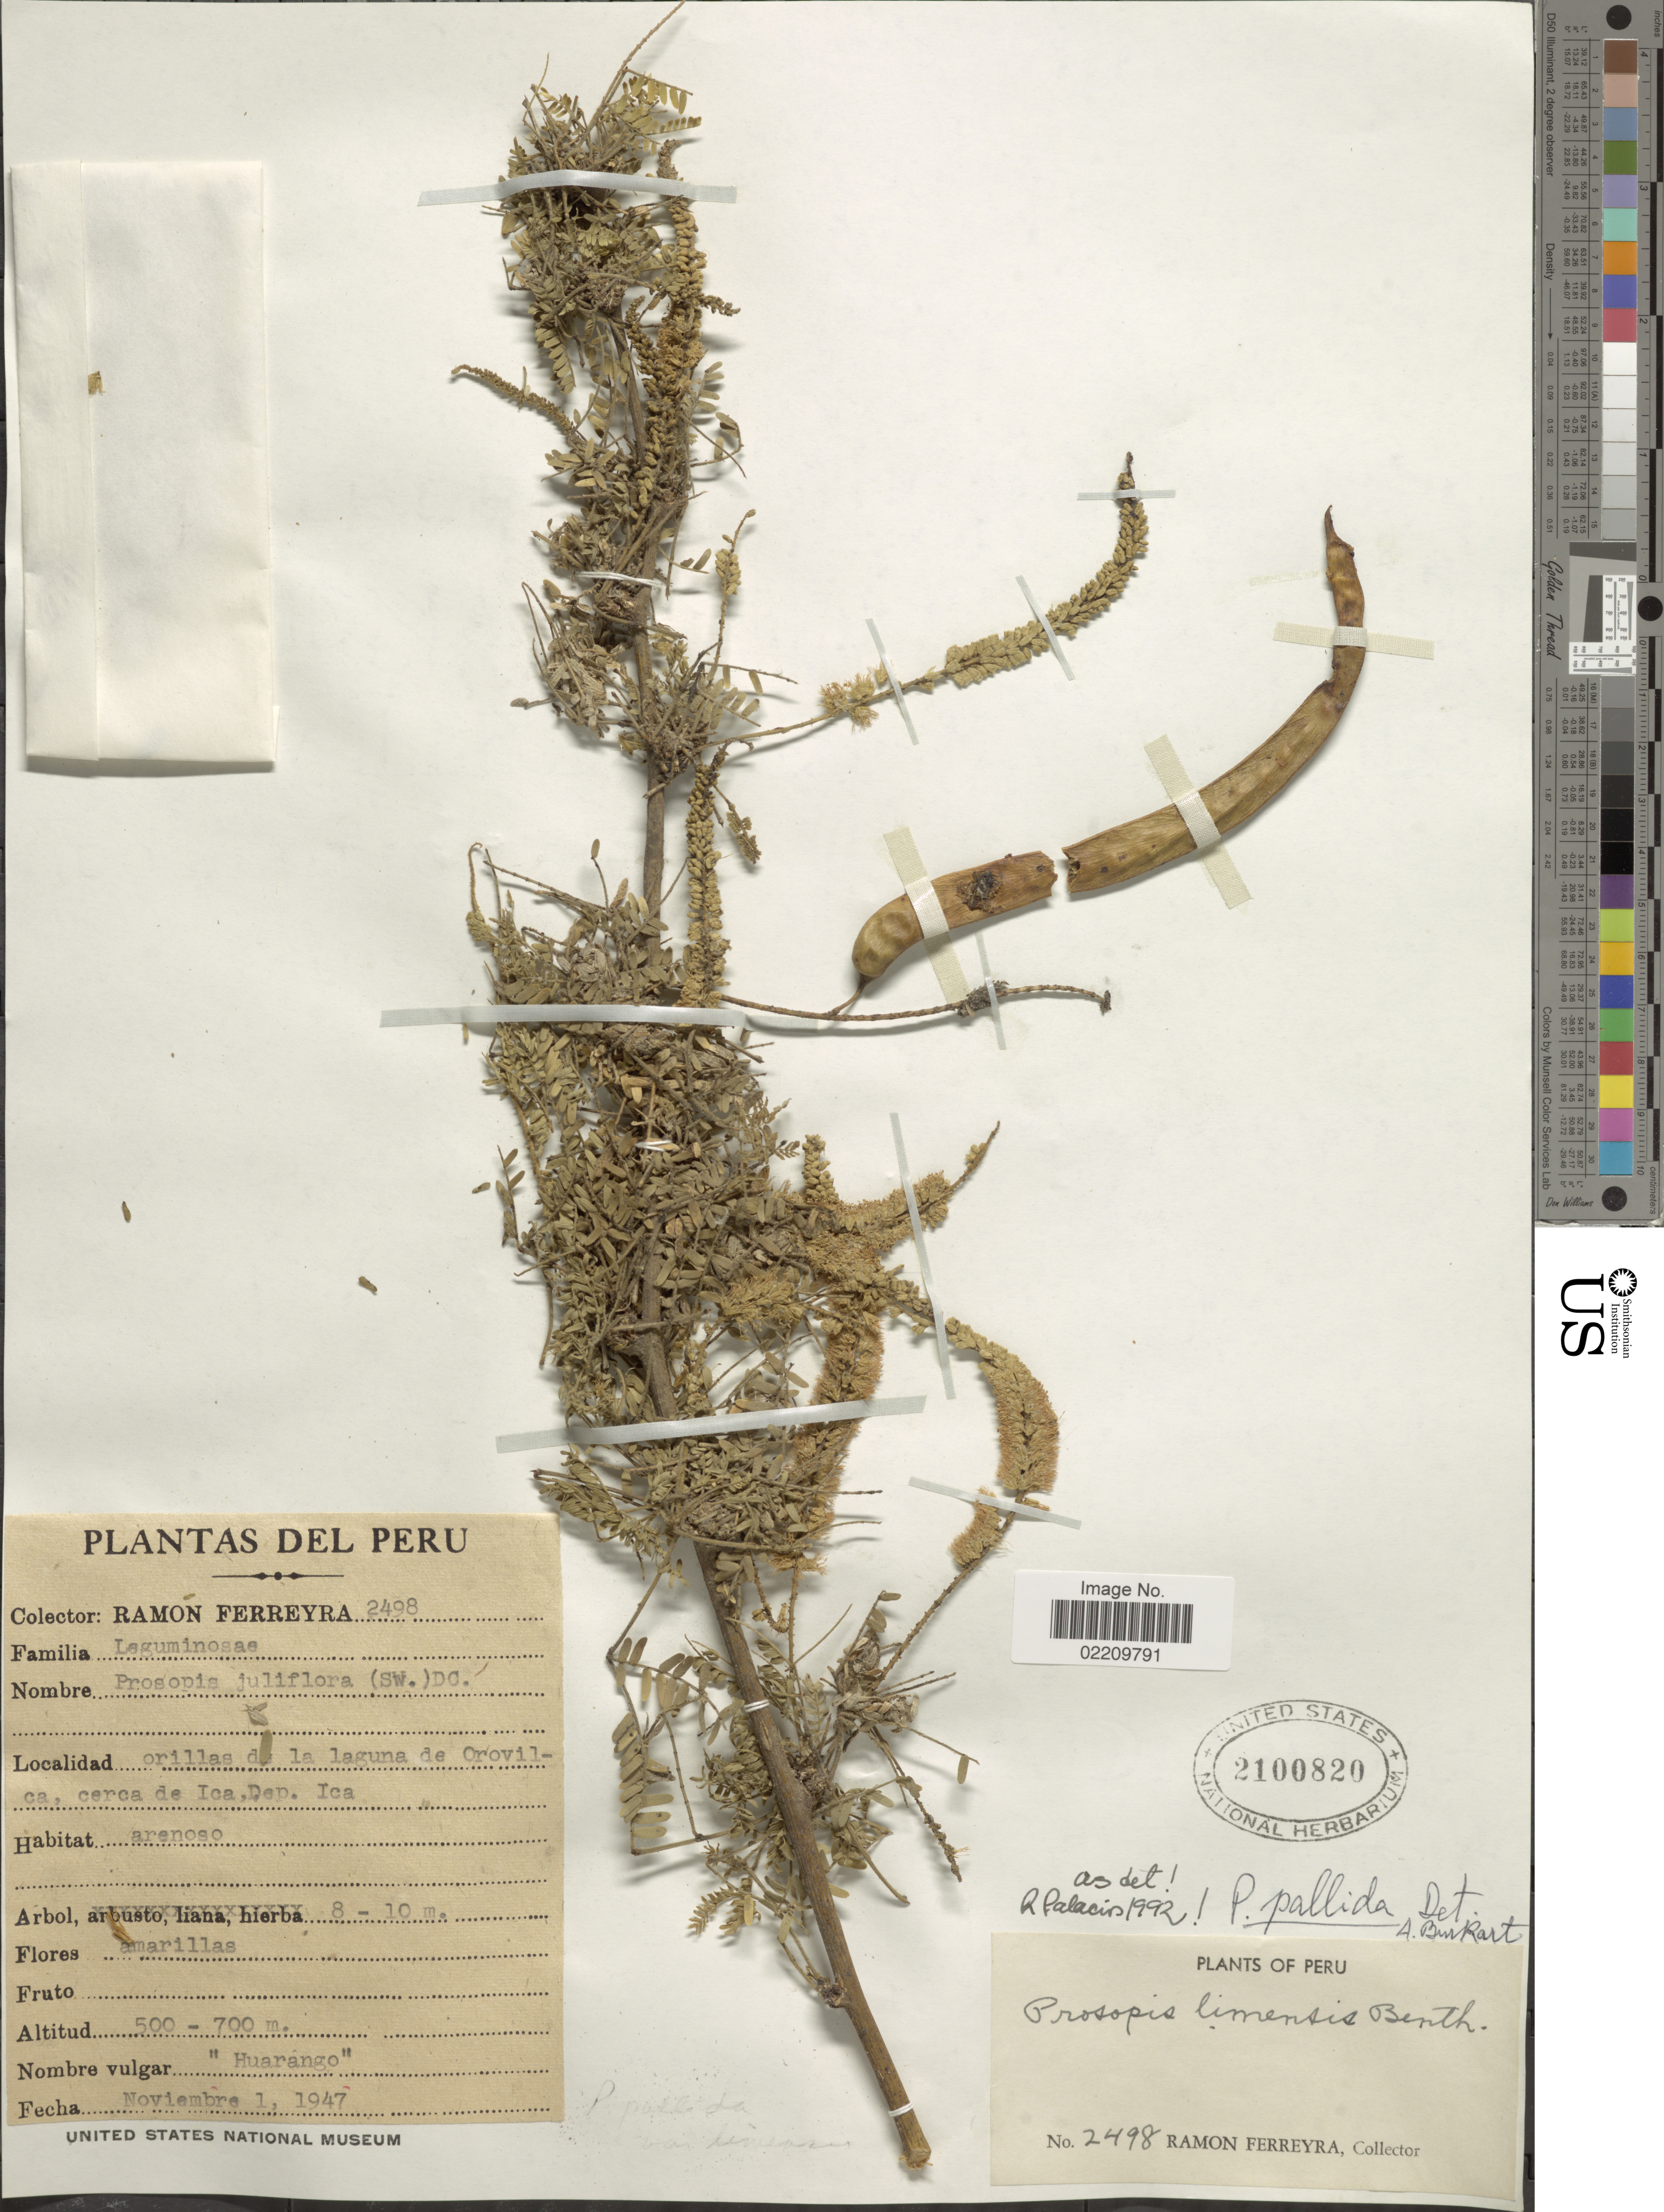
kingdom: Plantae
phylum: Tracheophyta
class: Magnoliopsida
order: Fabales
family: Fabaceae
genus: Neltuma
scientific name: Neltuma pallida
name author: (Humb. & Bonpl. ex Willd.) C. E. Hughes & G.P. Lewis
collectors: R. A. Ferreyra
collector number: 2498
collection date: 1947-11-01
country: Peru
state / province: Ica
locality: Orillas de la laguna de Orovilca, cerca de Ica, Dep. Ica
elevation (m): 500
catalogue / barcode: US 2100820